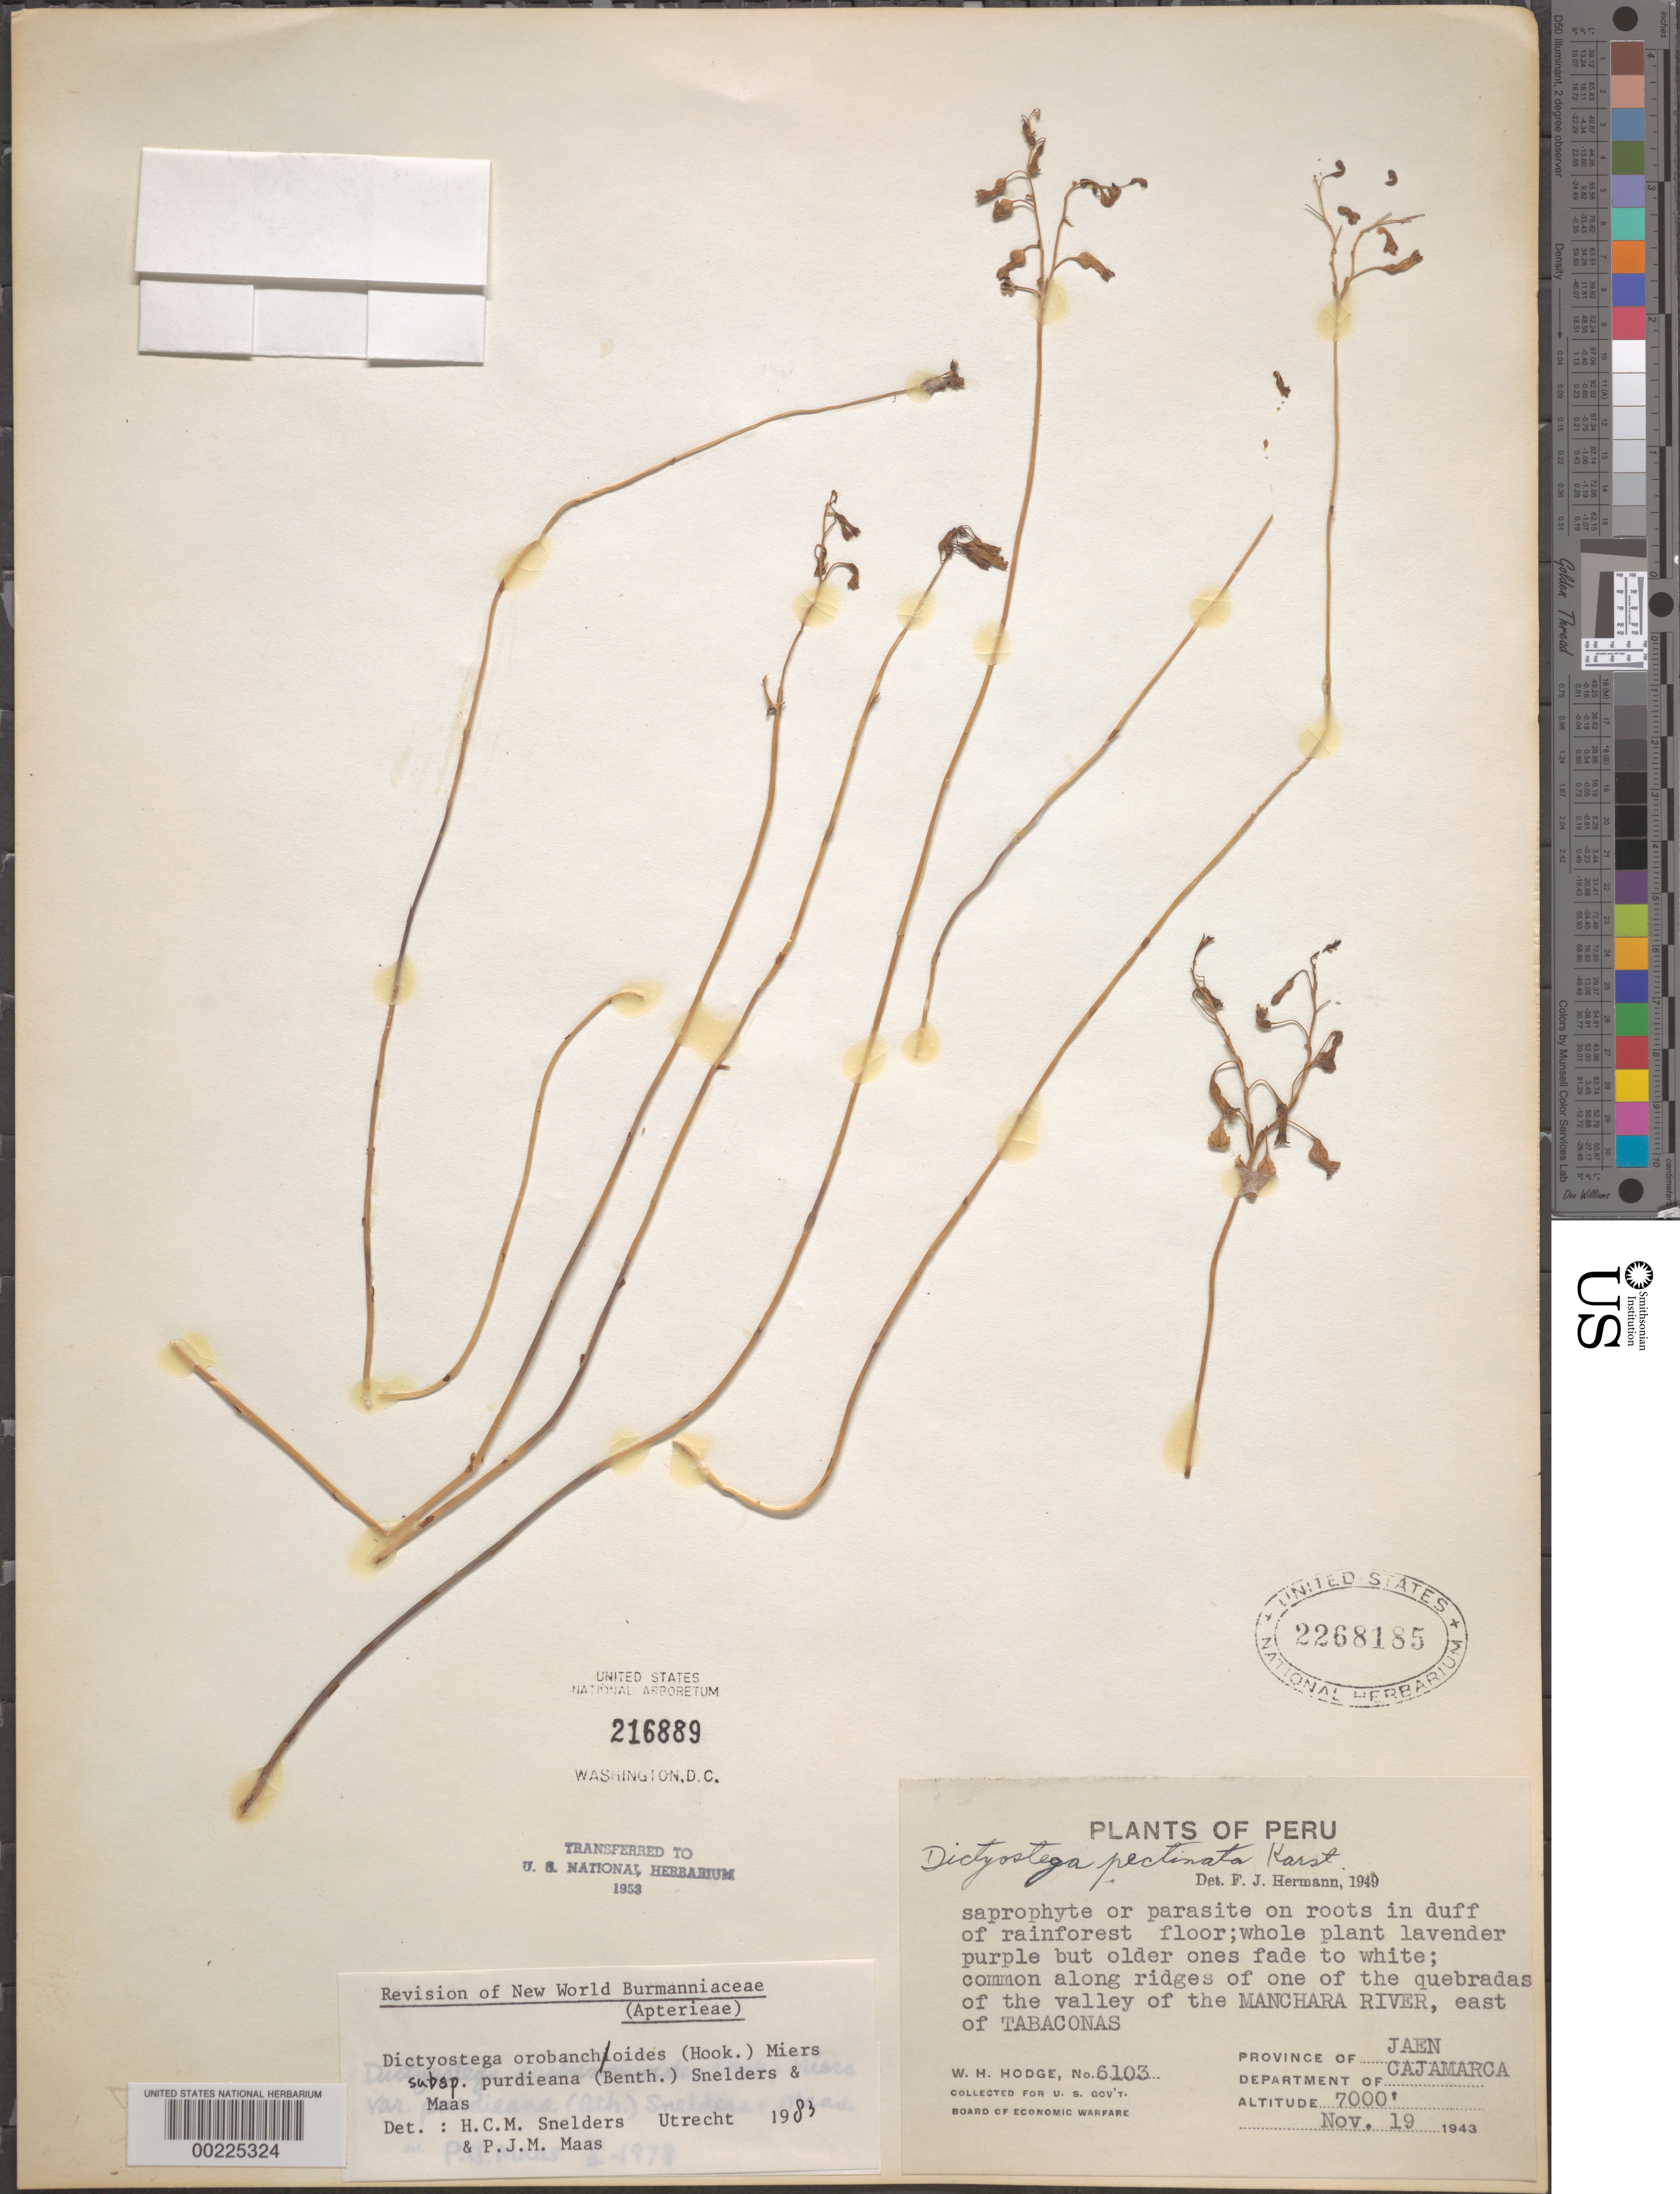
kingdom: Plantae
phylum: Tracheophyta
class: Liliopsida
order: Dioscoreales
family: Burmanniaceae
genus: Dictyostega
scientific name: Dictyostega orobanchoides subsp. purdieana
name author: (Benth.) Snelders & Maas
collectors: W. Hodge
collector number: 6103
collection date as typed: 19 Nov 1943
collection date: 1943-11-19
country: Peru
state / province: Cajamarca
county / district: Jaén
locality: along ridges of one of the quebradas of the valley of the Manchara River, E of Tabaconas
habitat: In duff of rainforest floor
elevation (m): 2134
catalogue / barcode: US 2268185